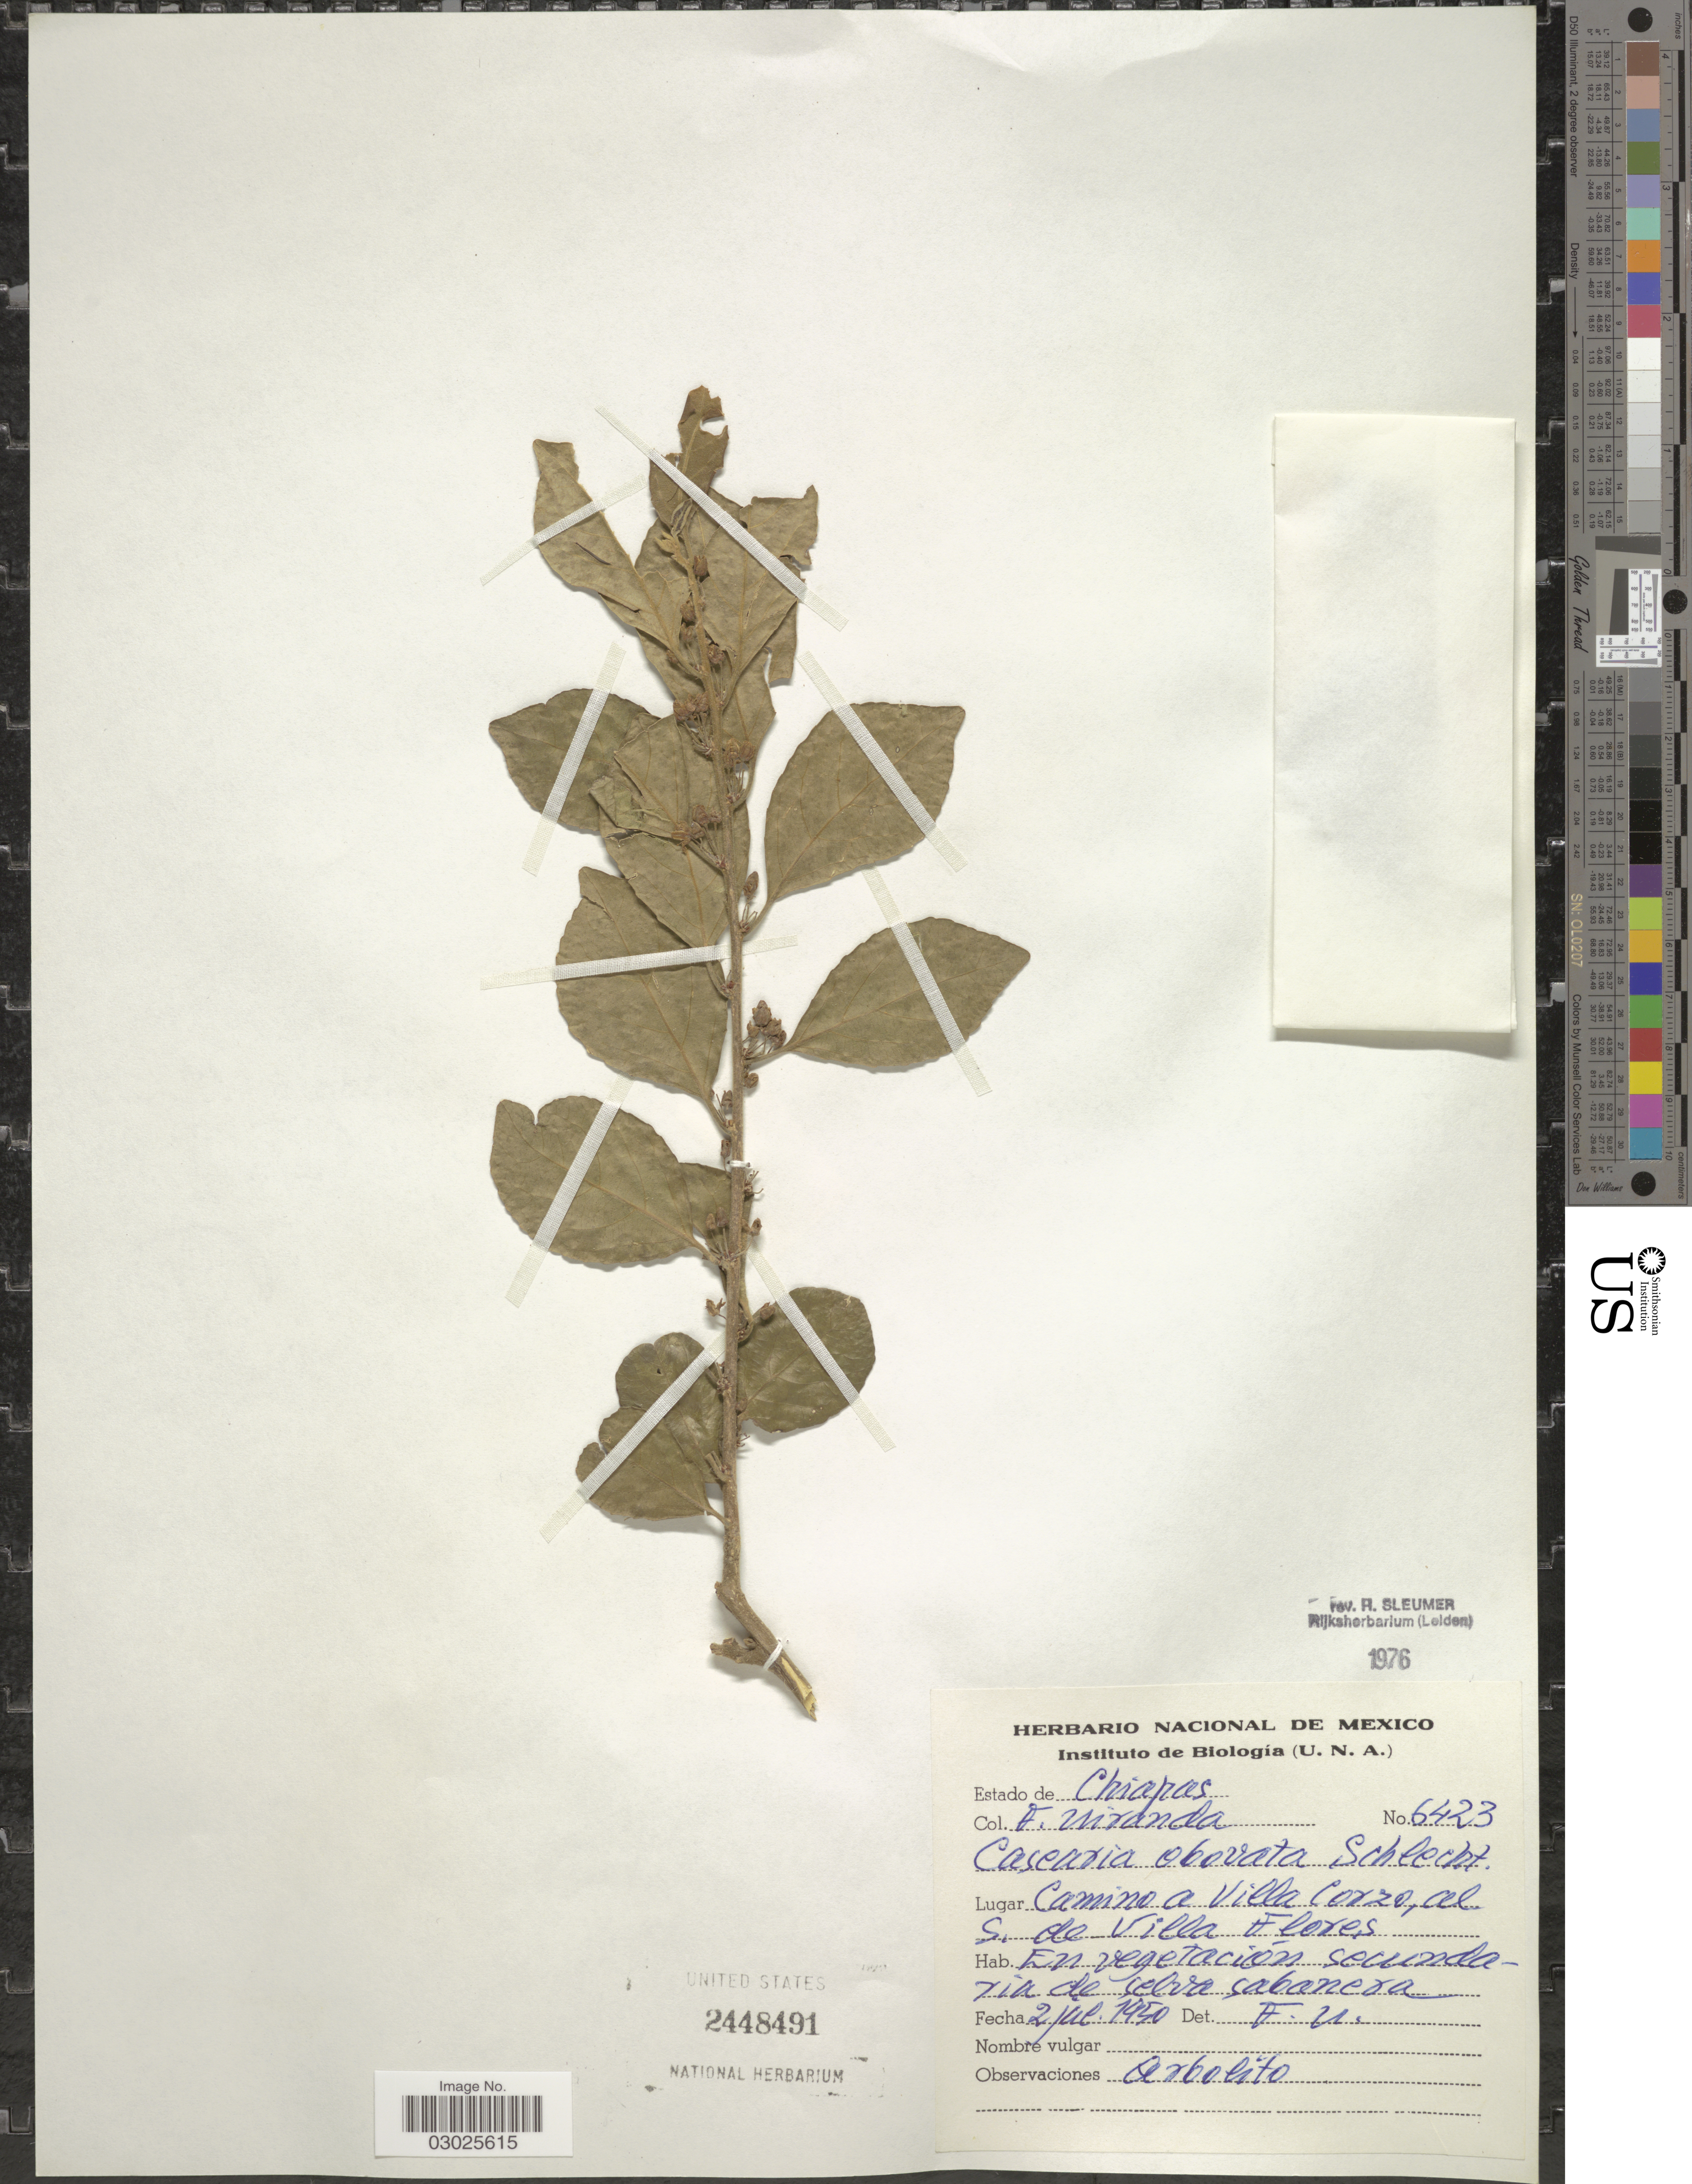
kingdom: Plantae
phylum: Tracheophyta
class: Magnoliopsida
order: Malpighiales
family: Salicaceae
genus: Casearia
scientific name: Casearia obovata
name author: Schltdl.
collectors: F. Miranda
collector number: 6423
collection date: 1950-07-02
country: Mexico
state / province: Chiapas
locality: Camino a Villa Corzo, al S. de Villa Flores.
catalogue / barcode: US 2448491